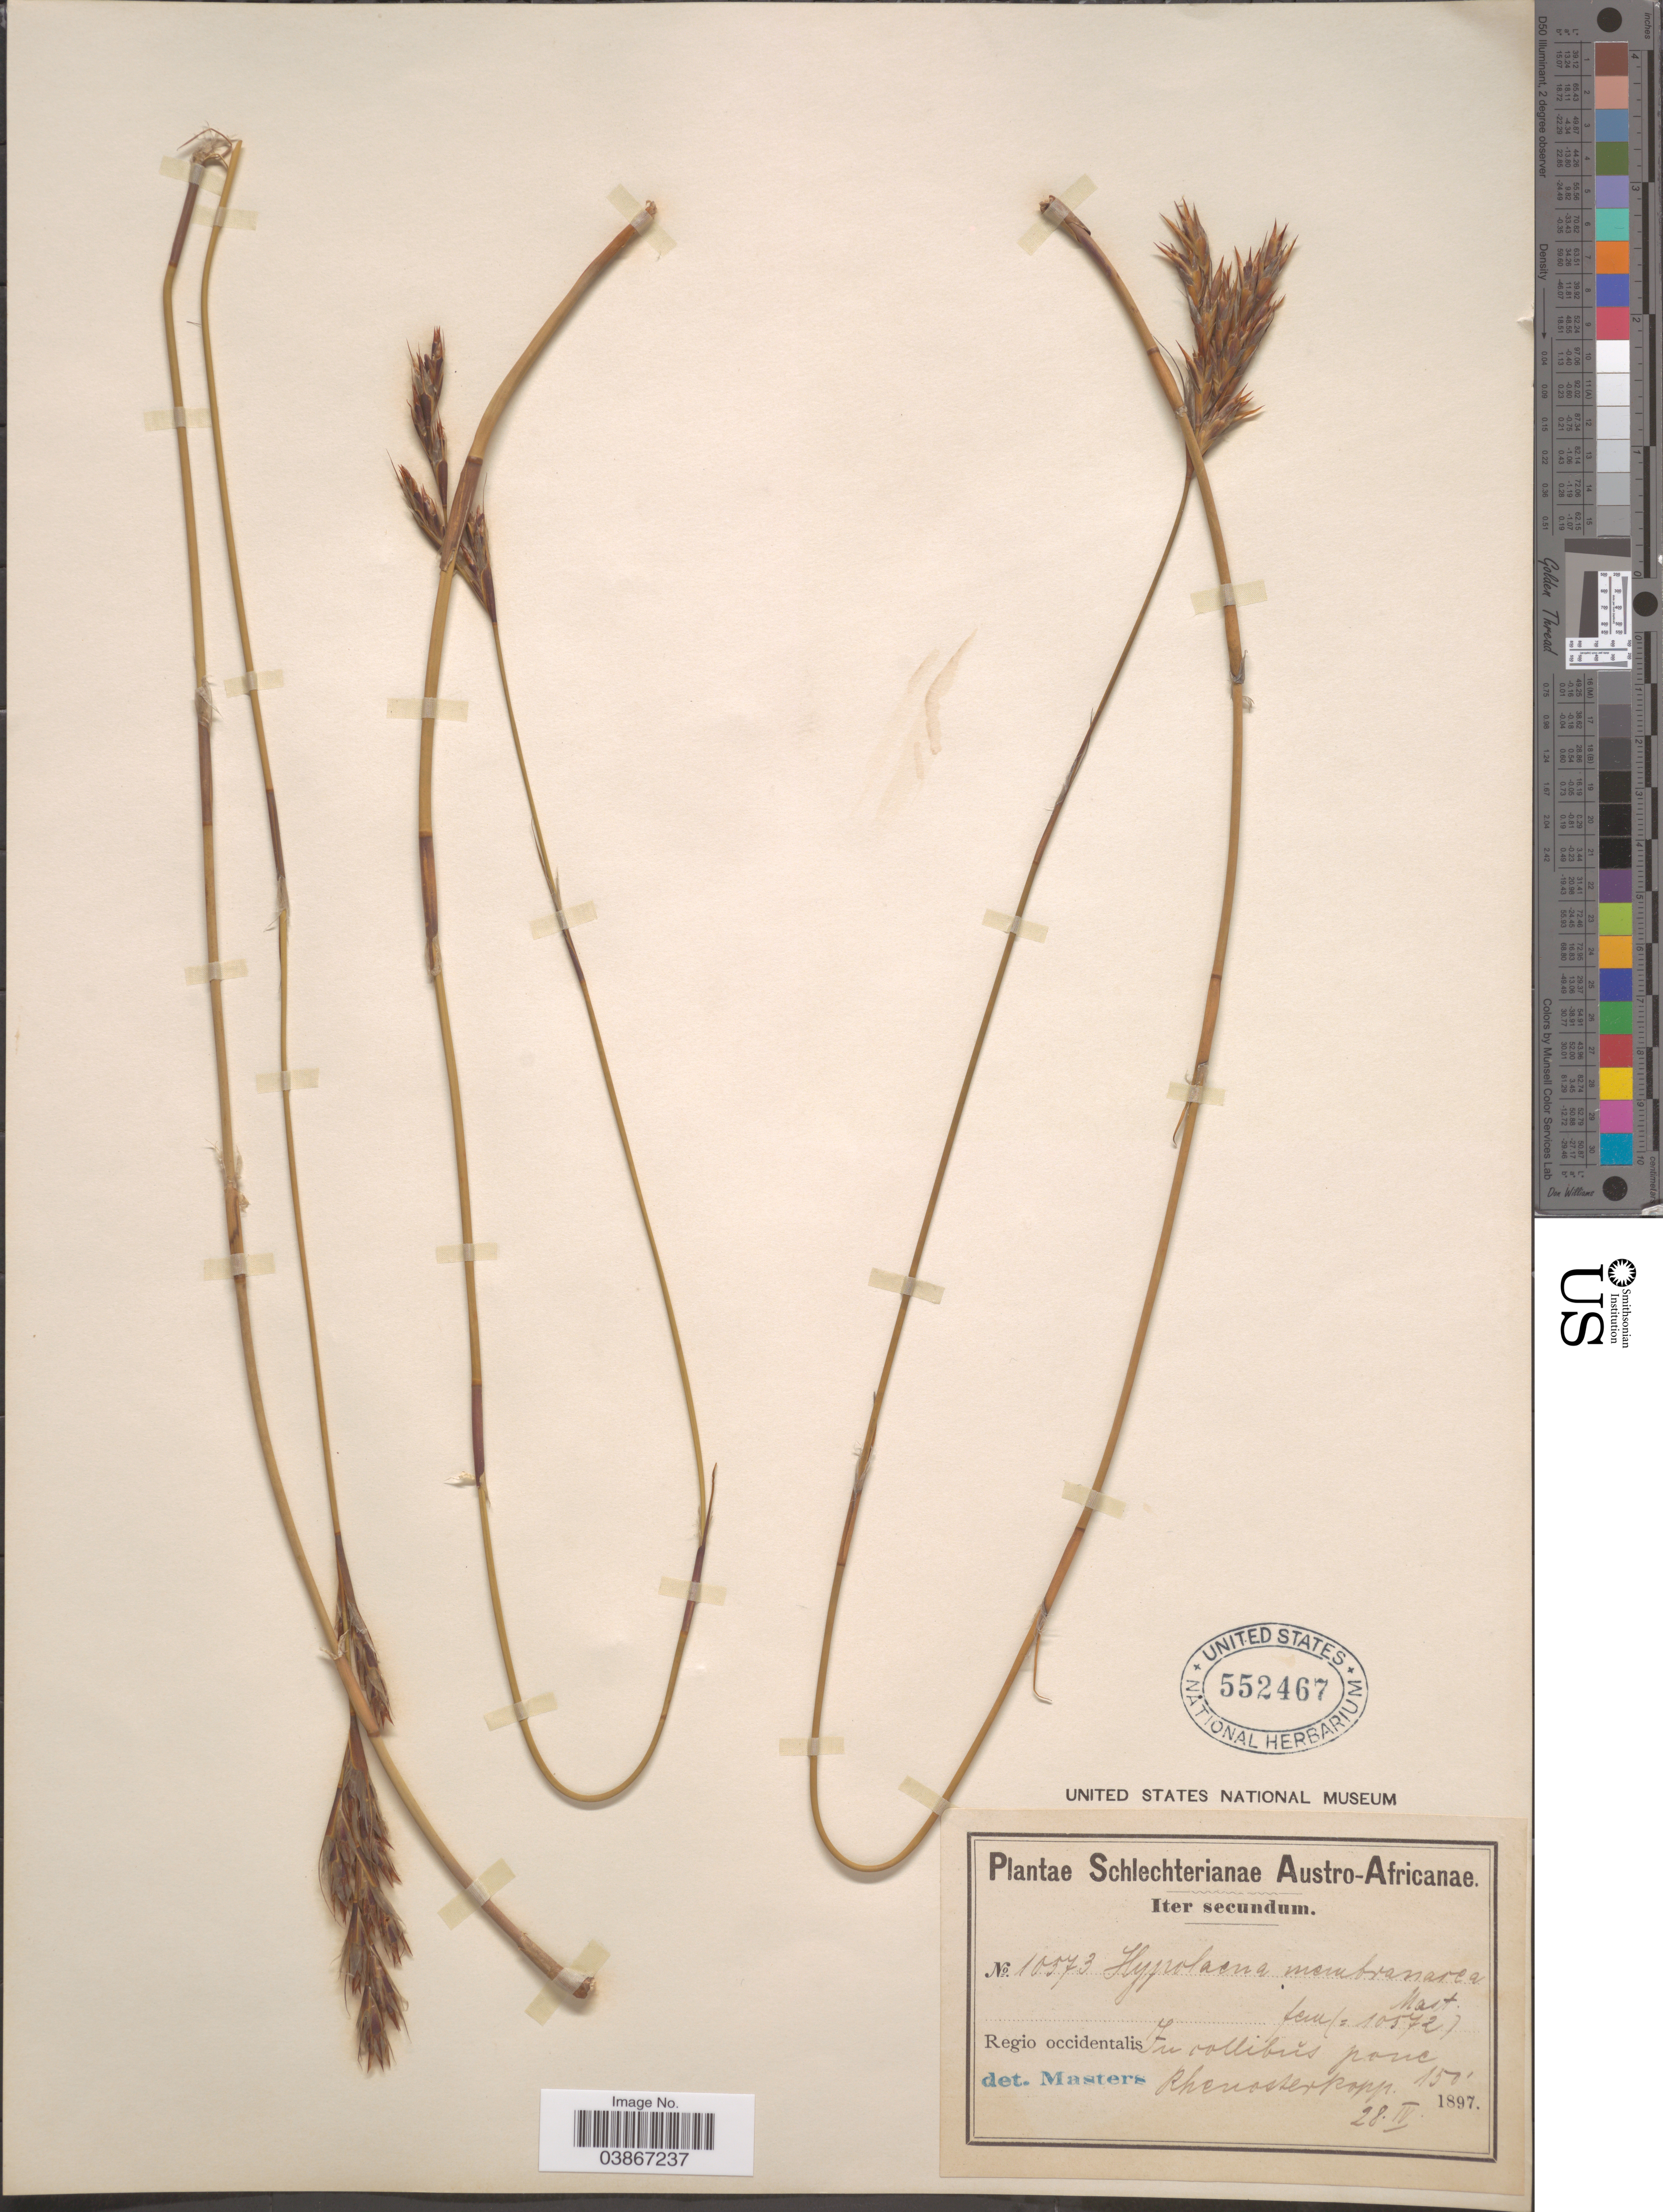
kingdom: Plantae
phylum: Tracheophyta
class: Liliopsida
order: Poales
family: Restionaceae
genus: Hypolaena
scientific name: Hypolaena membranacea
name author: Mast.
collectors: Schlechter, --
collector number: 10573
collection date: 1897-04-28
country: South Africa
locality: Austro-Africanae. Regio occidentalis. In collibus pone Rhenosterkopp.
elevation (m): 46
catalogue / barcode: US 552467